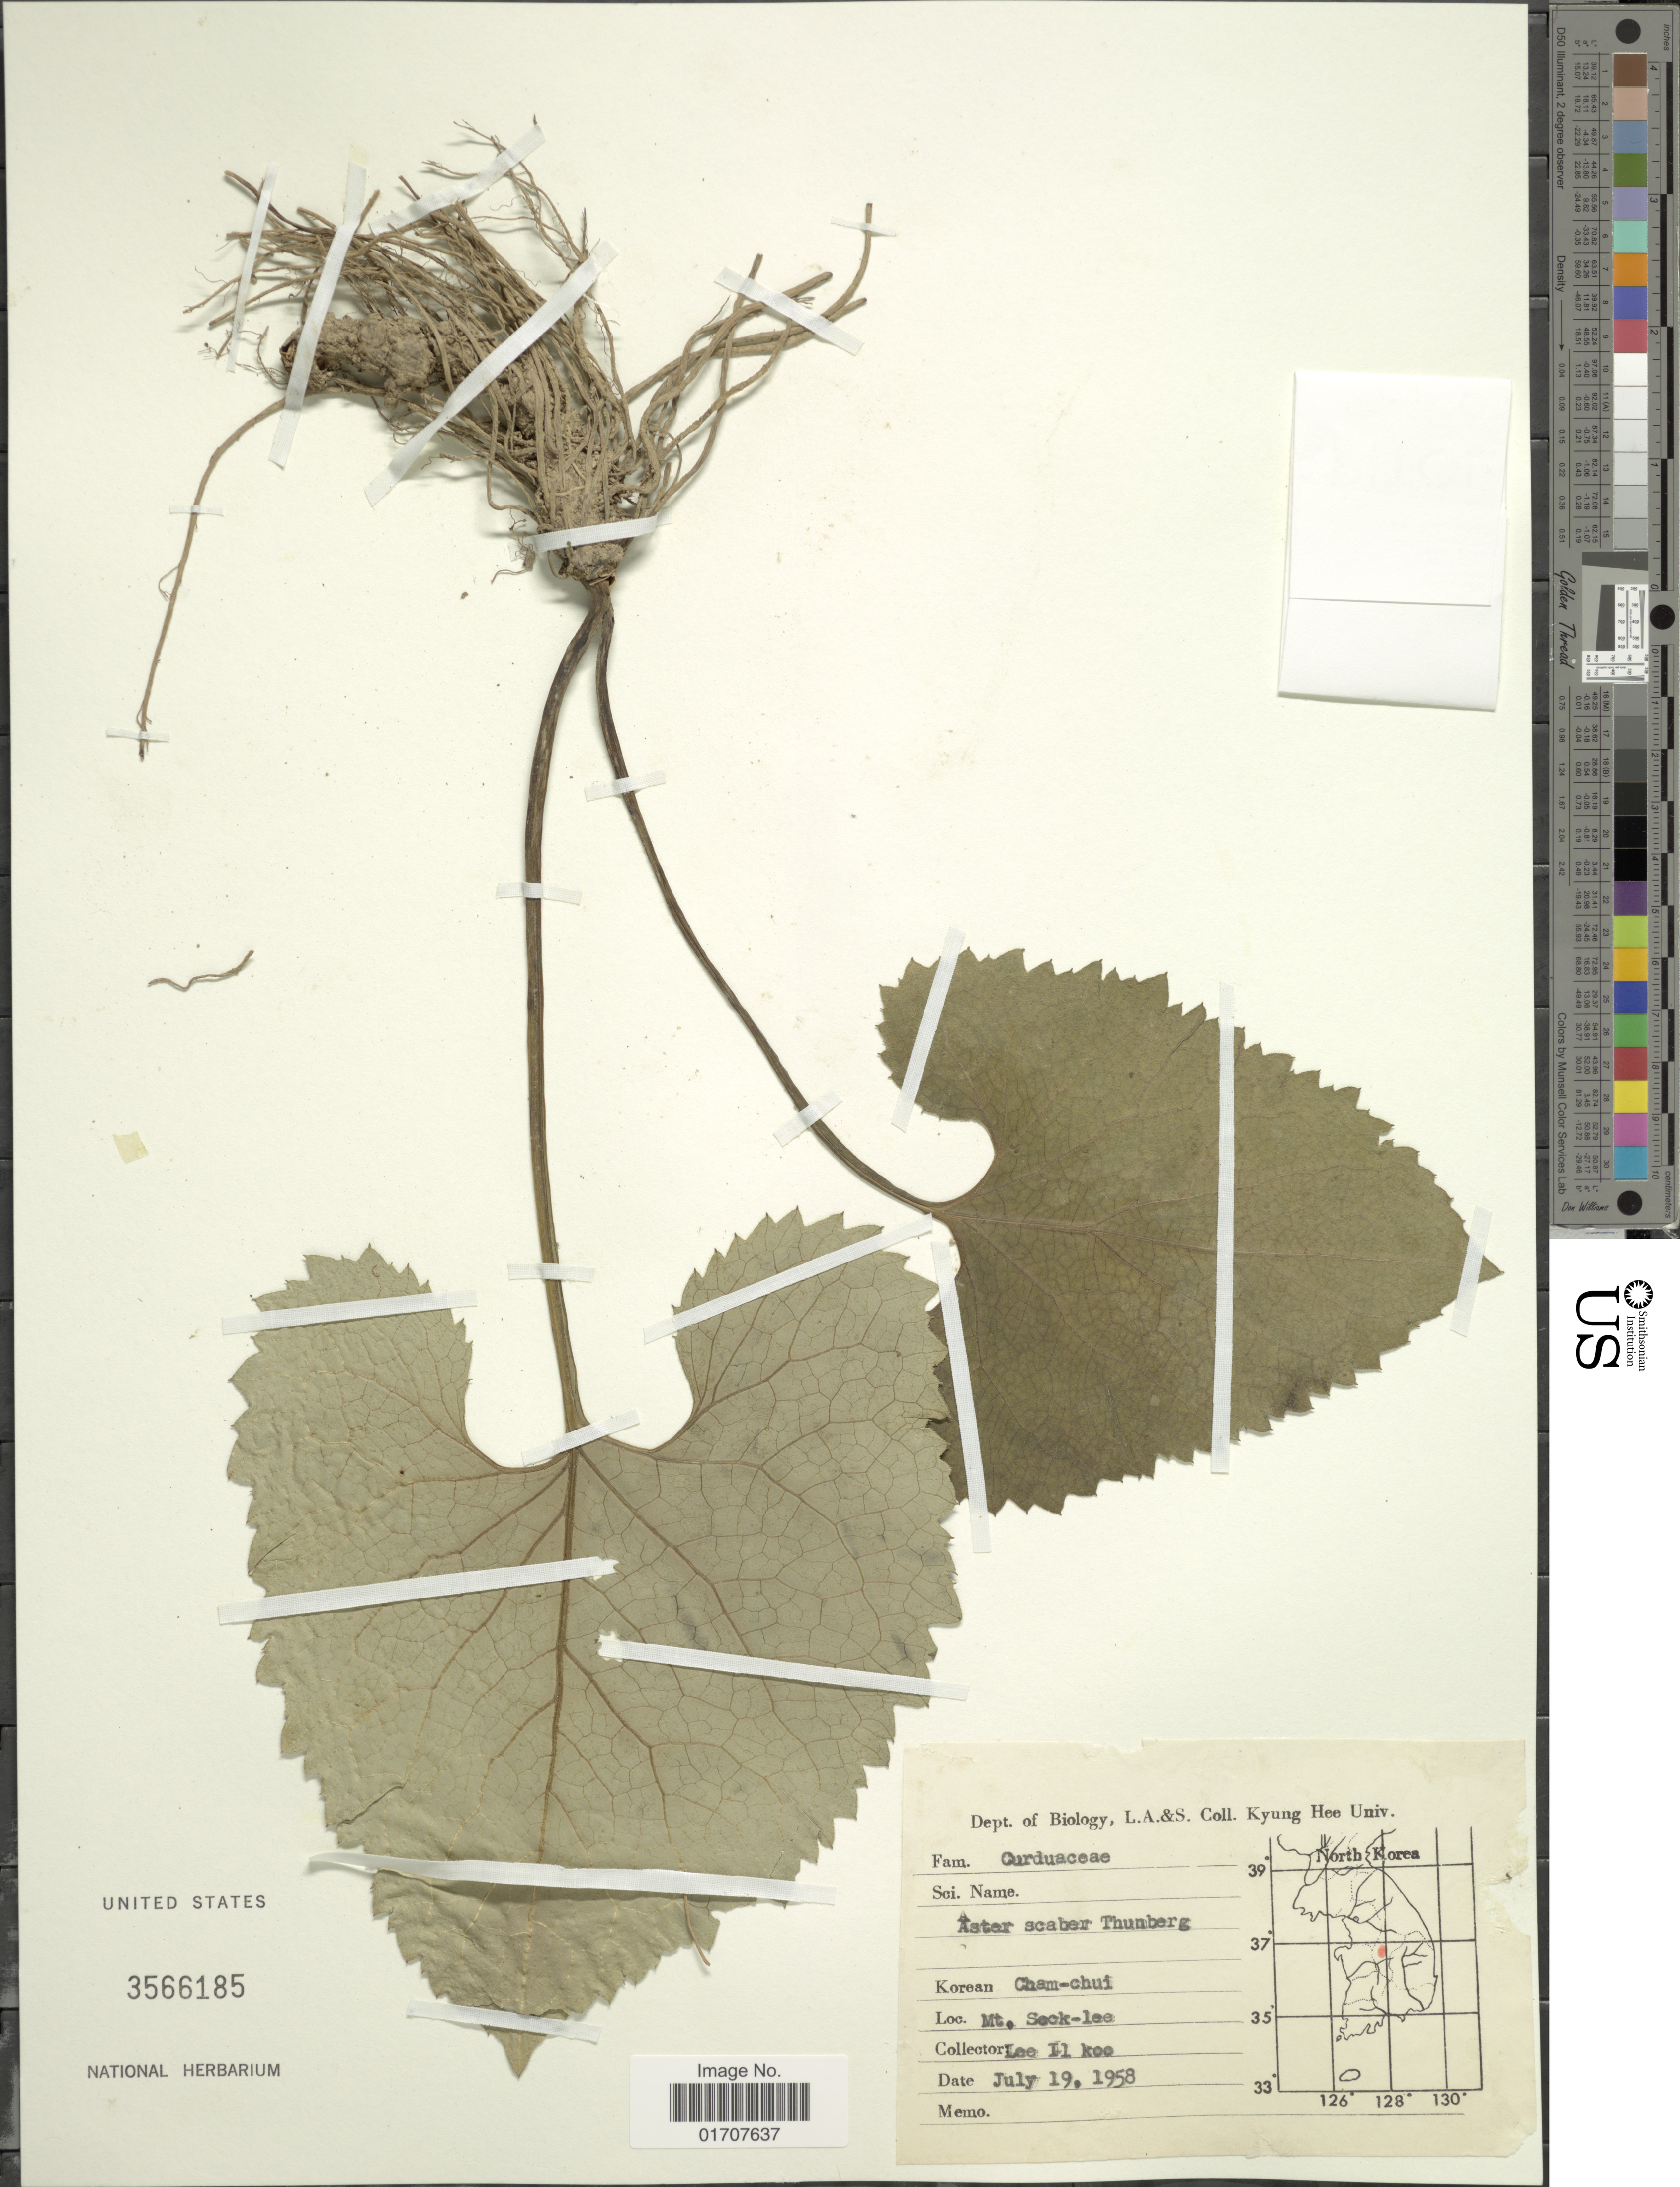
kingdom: Plantae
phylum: Tracheophyta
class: Magnoliopsida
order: Asterales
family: Asteraceae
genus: Doellingeria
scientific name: Doellingeria scaber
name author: (Thunb.) Nees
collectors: I. Lee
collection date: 1958-07-19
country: South Korea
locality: Mt. Sock-lee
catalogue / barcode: US 3566185